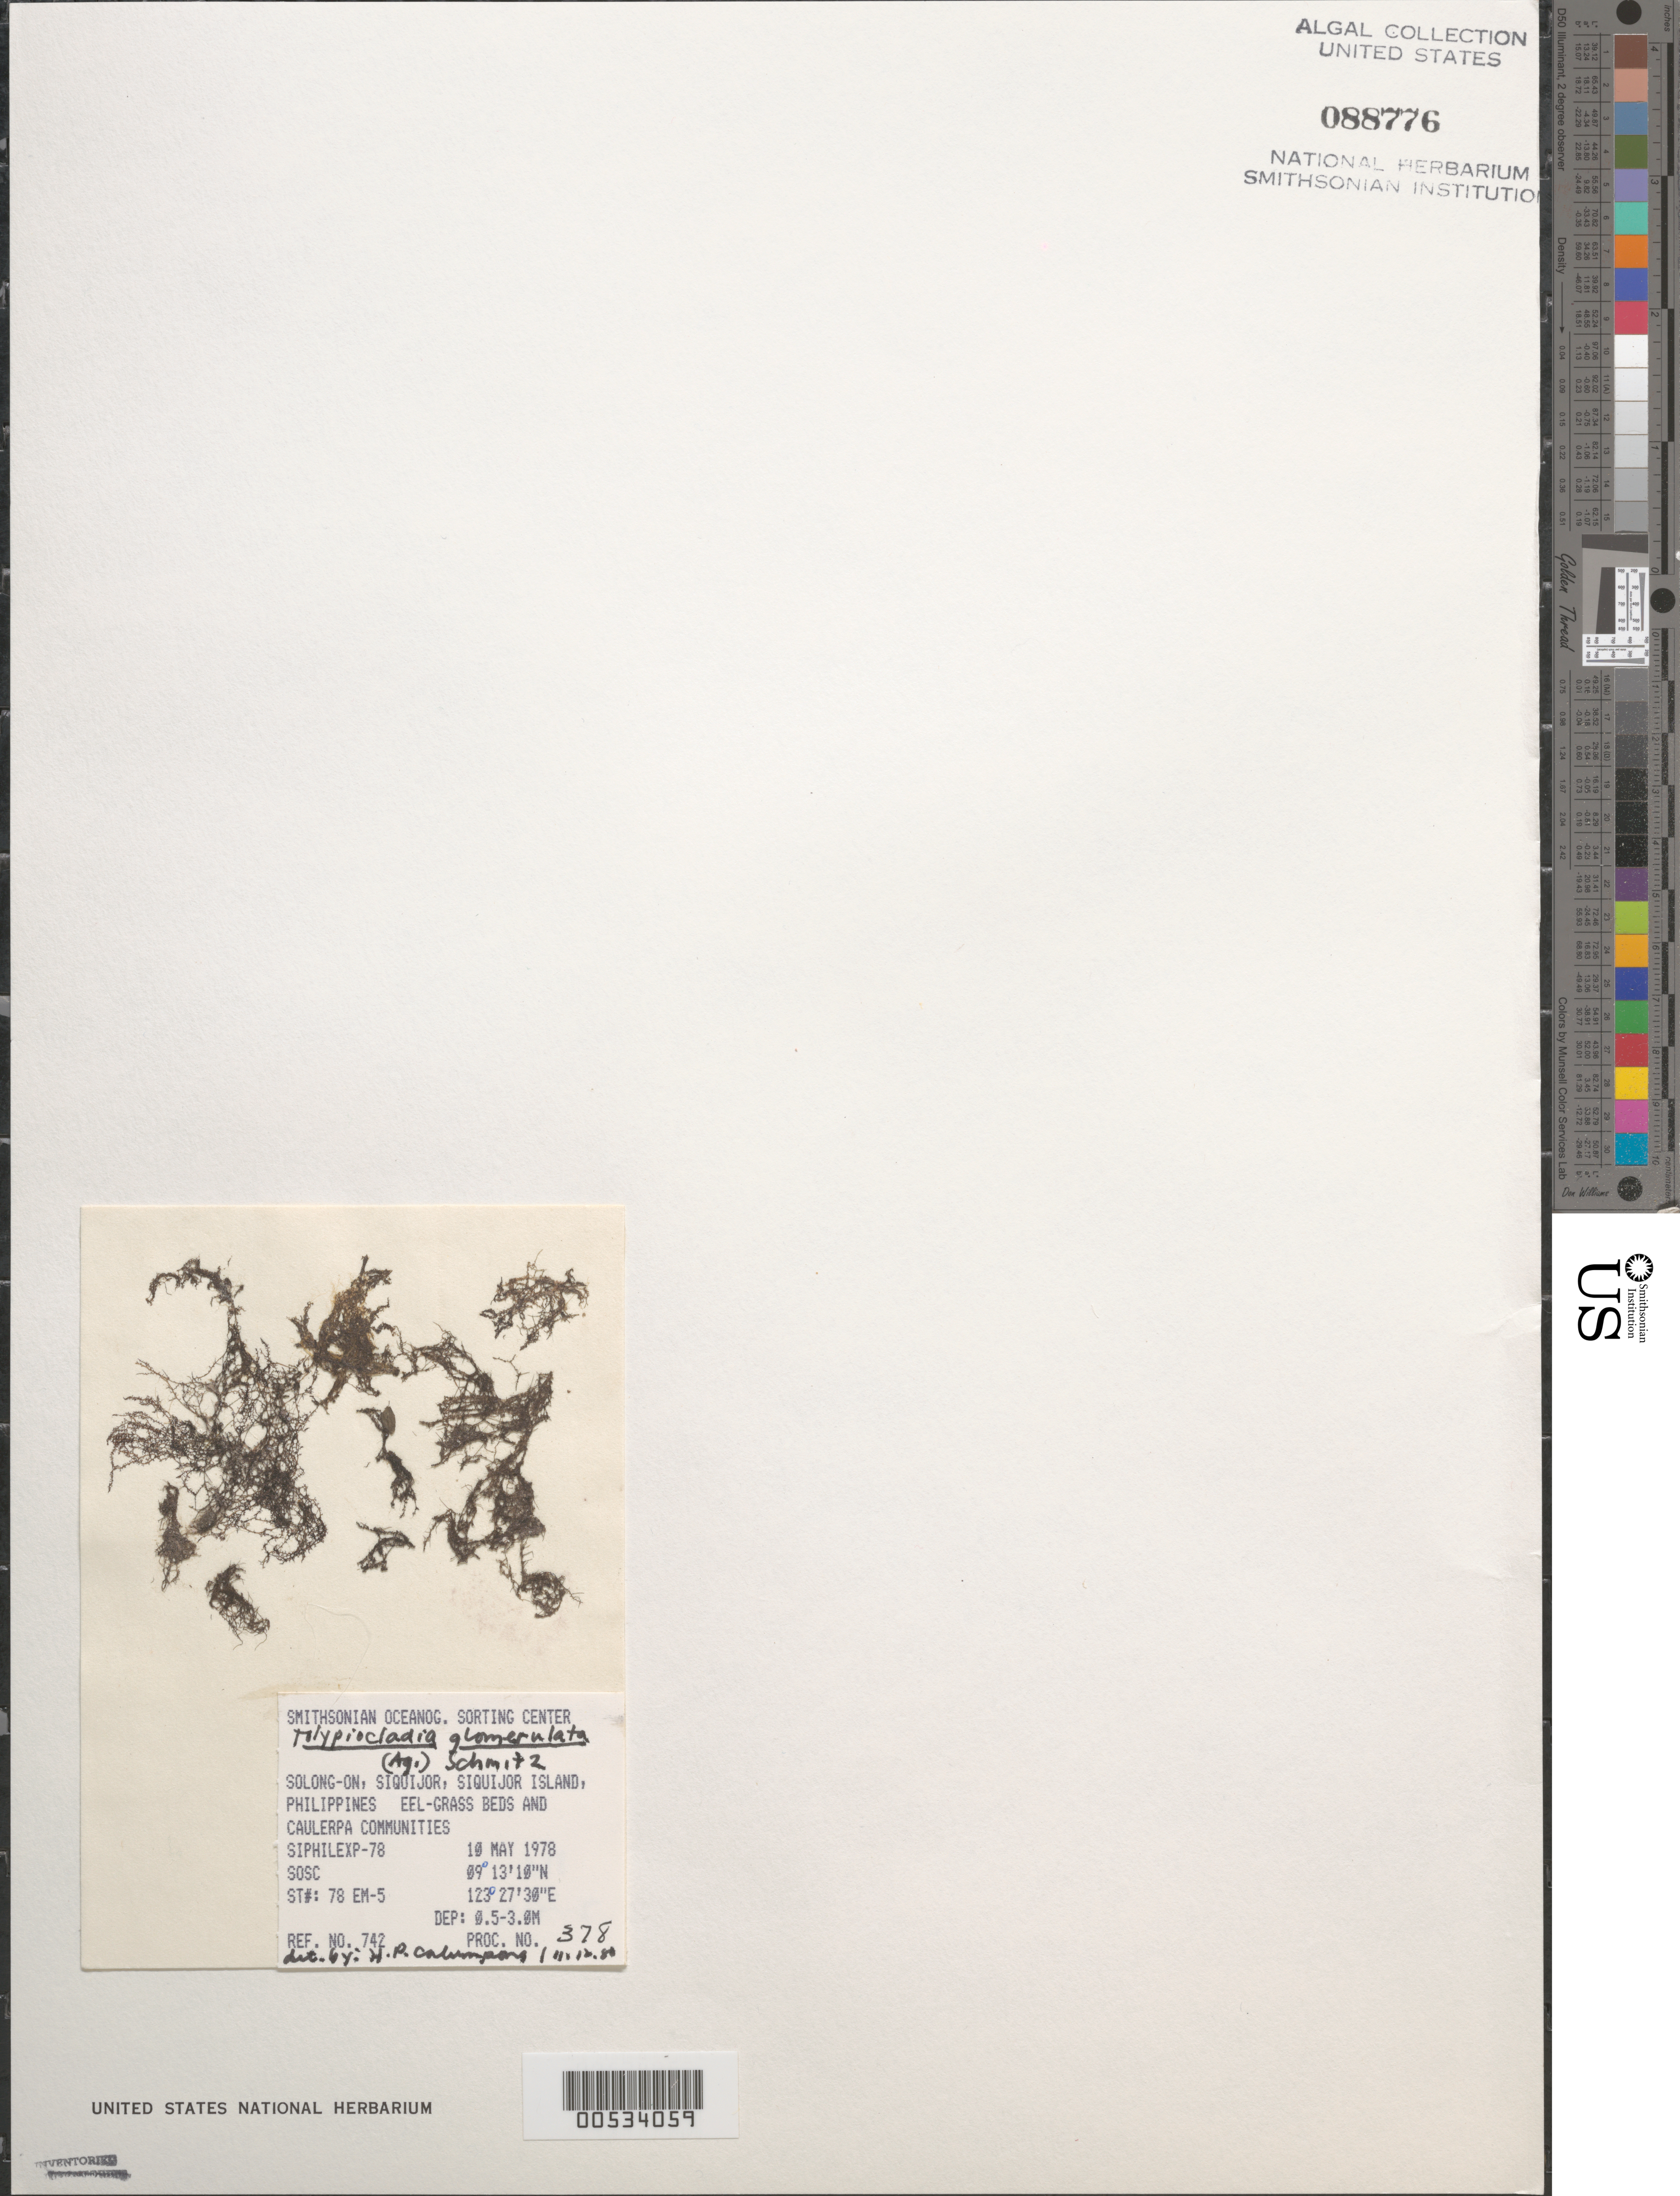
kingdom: Plantae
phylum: Rhodophyta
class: Florideophyceae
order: Ceramiales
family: Rhodomelaceae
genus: Tolypiocladia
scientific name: Tolypiocladia glomerulata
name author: (C. Agardh) F. Schmitz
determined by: Calumpong, H. P.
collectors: SOSC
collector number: Station 78 Em-5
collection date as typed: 10 May 1978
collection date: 1978-05-10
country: Philippines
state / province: Central Visayas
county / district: Siquijor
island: Siquijor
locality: Solong-on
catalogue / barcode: US 88776